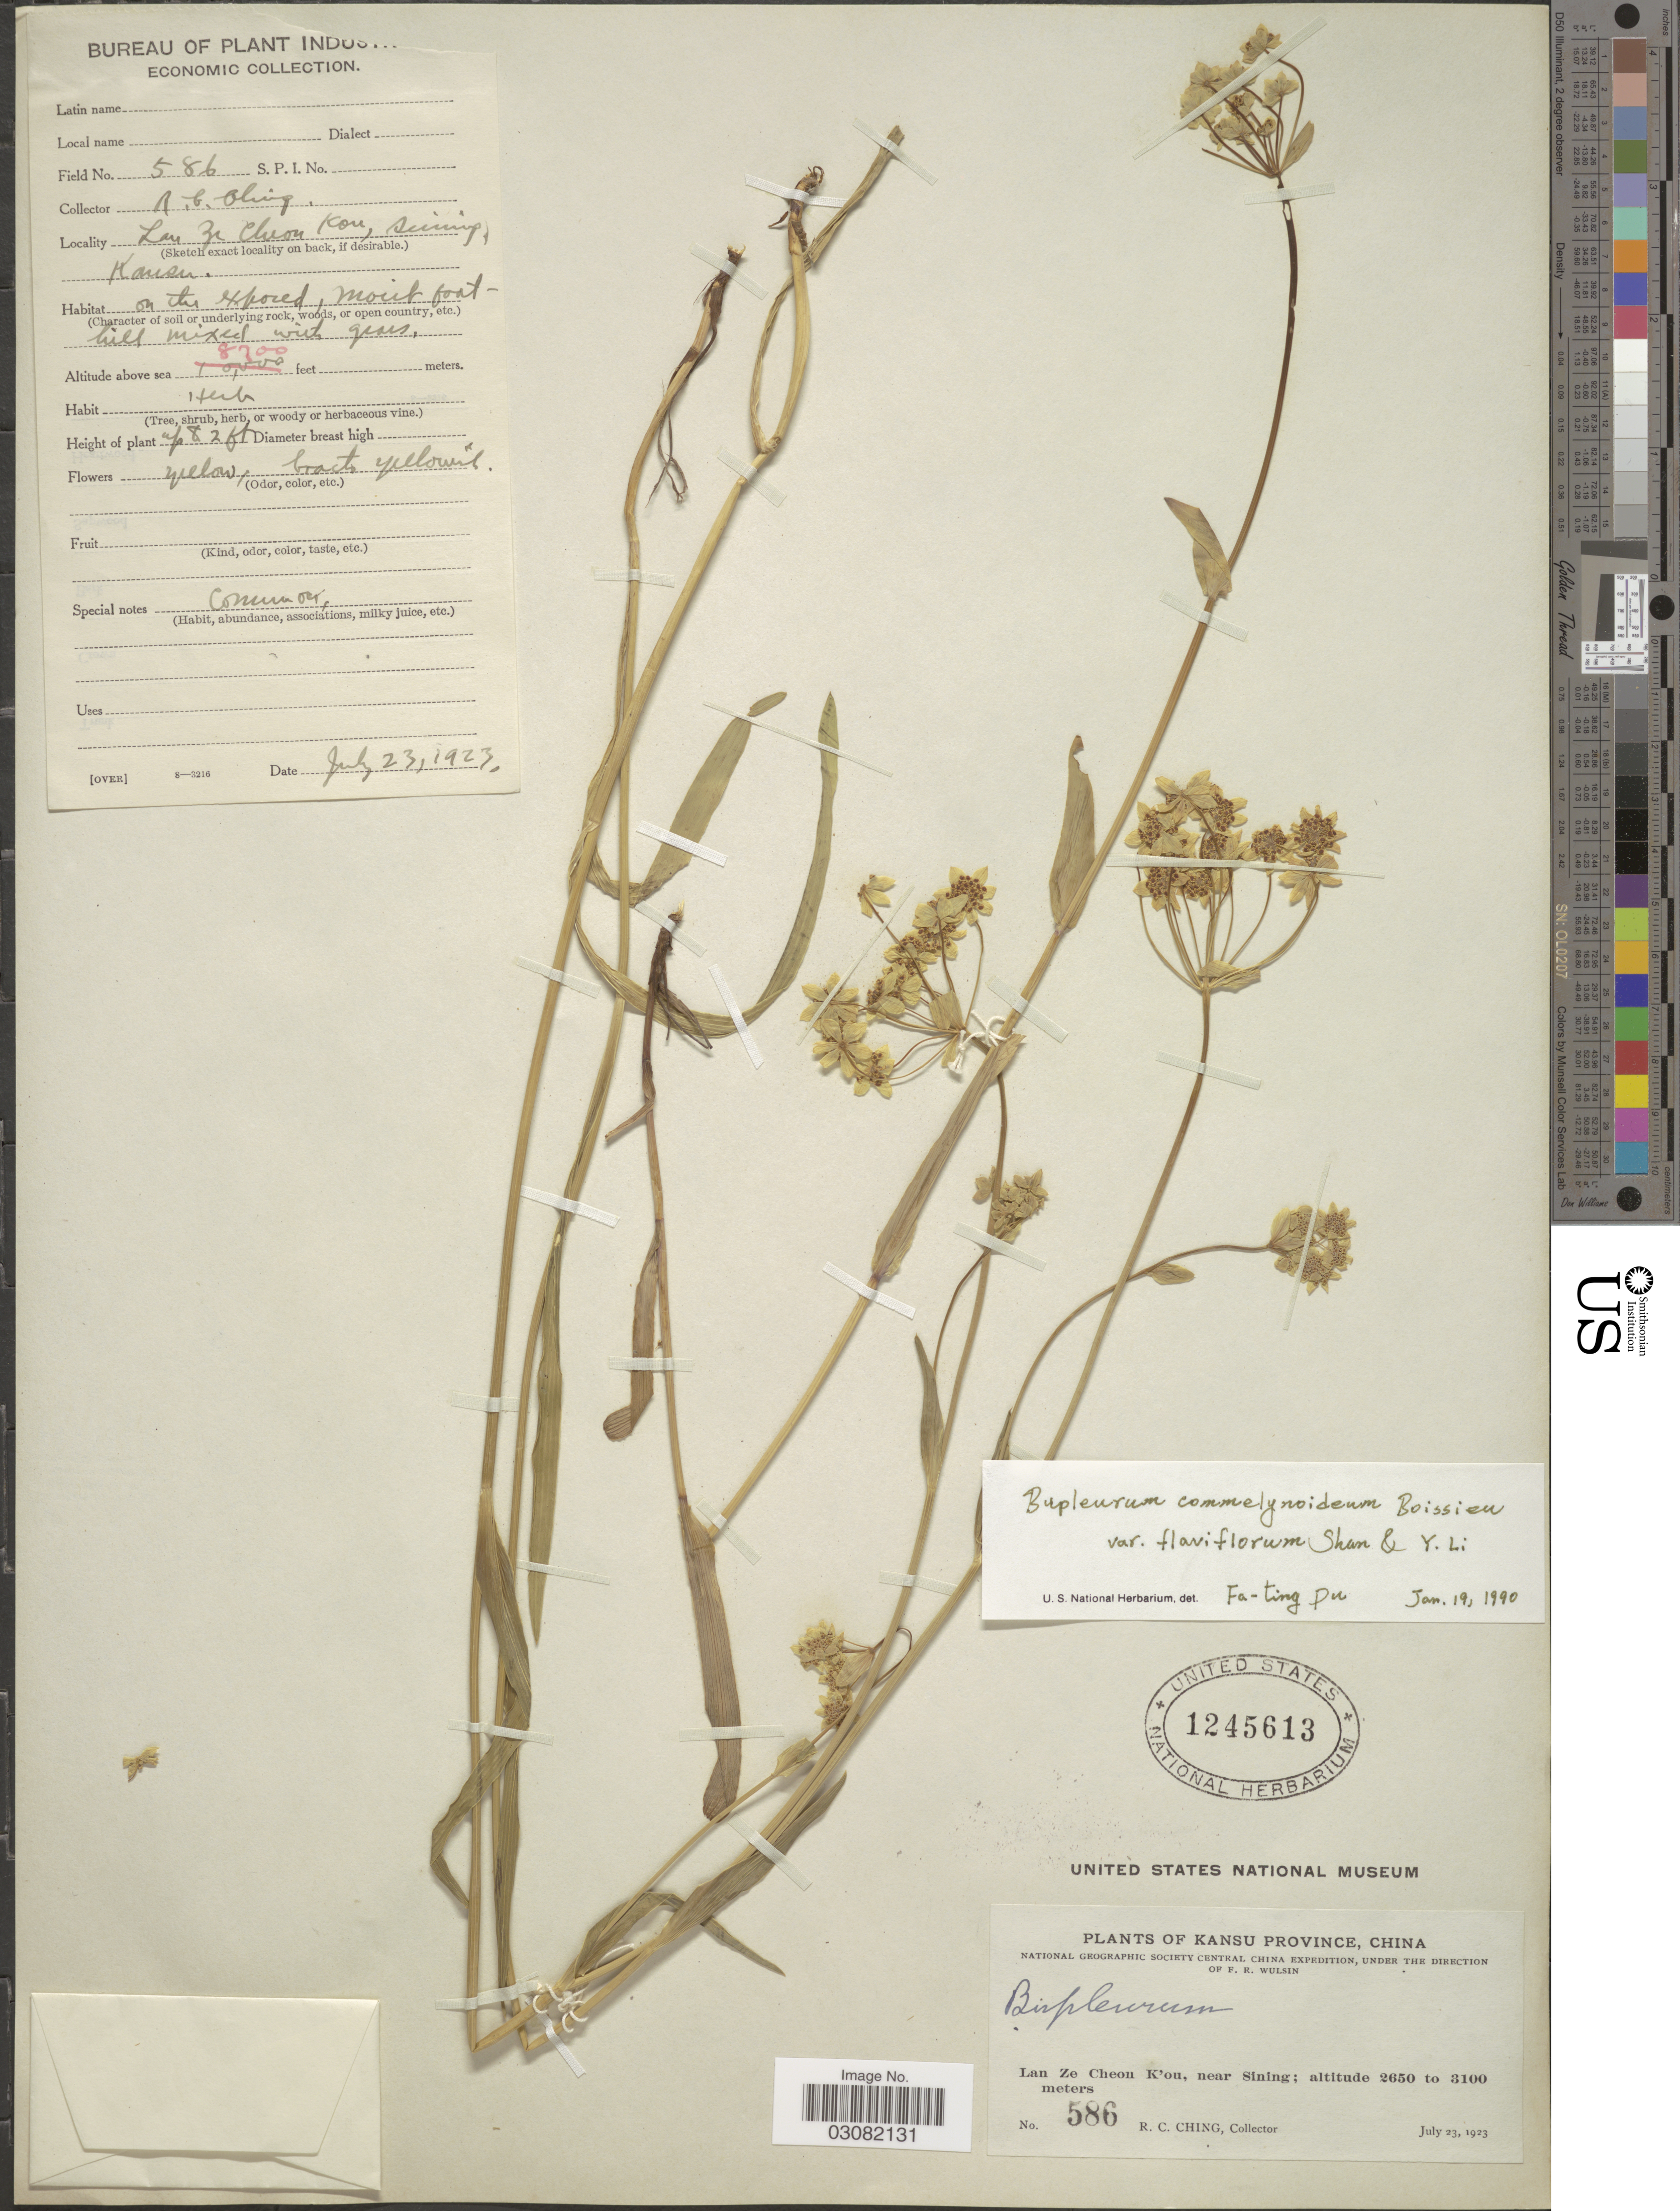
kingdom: Plantae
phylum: Tracheophyta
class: Magnoliopsida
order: Apiales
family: Apiaceae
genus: Bupleurum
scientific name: Bupleurum commelynoideum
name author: H. Boissieu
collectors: R. C. Ching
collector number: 586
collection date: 1923-07-23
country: China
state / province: Gansu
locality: Kansu Province, Lan Ze Cheou K'ou, near Sining.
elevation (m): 2652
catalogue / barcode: US 1245613